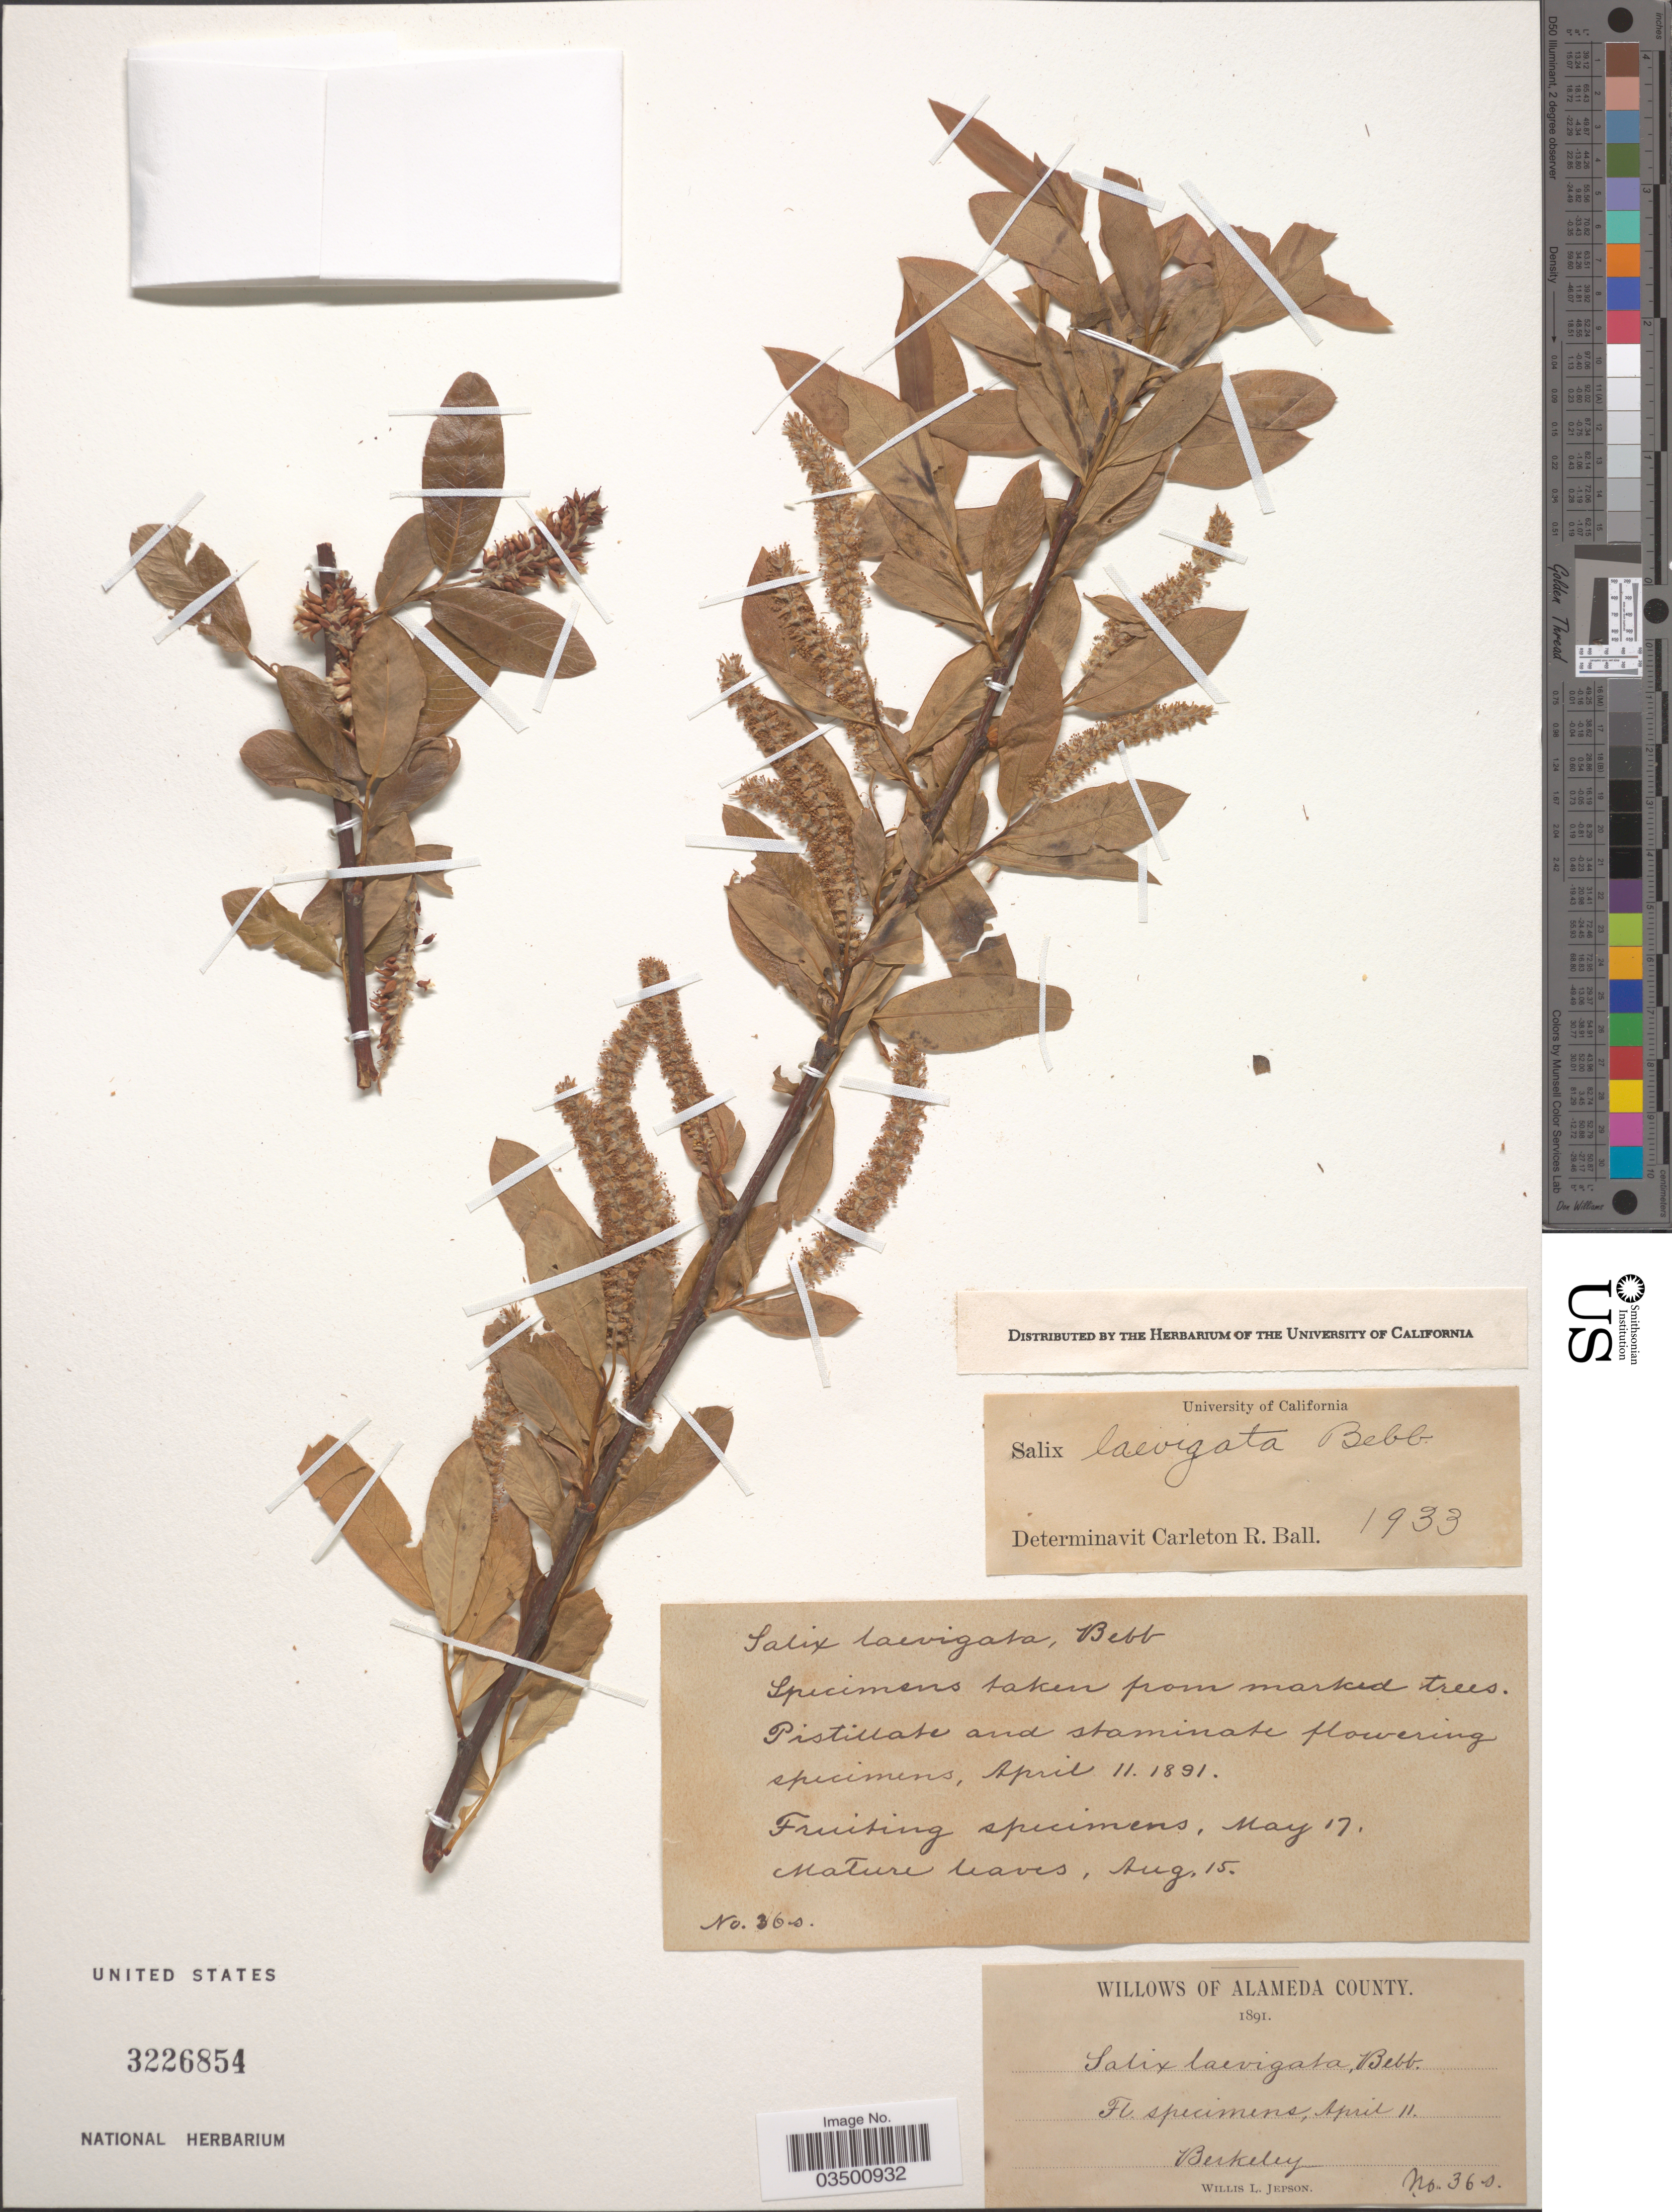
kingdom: Plantae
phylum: Tracheophyta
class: Magnoliopsida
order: Malpighiales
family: Salicaceae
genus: Salix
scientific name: Salix laevigata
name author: Bebb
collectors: W. L. Jepson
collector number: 360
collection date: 1891-04-11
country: United States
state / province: California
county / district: Alameda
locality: Alameda County. Berkeley.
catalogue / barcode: US 3226854